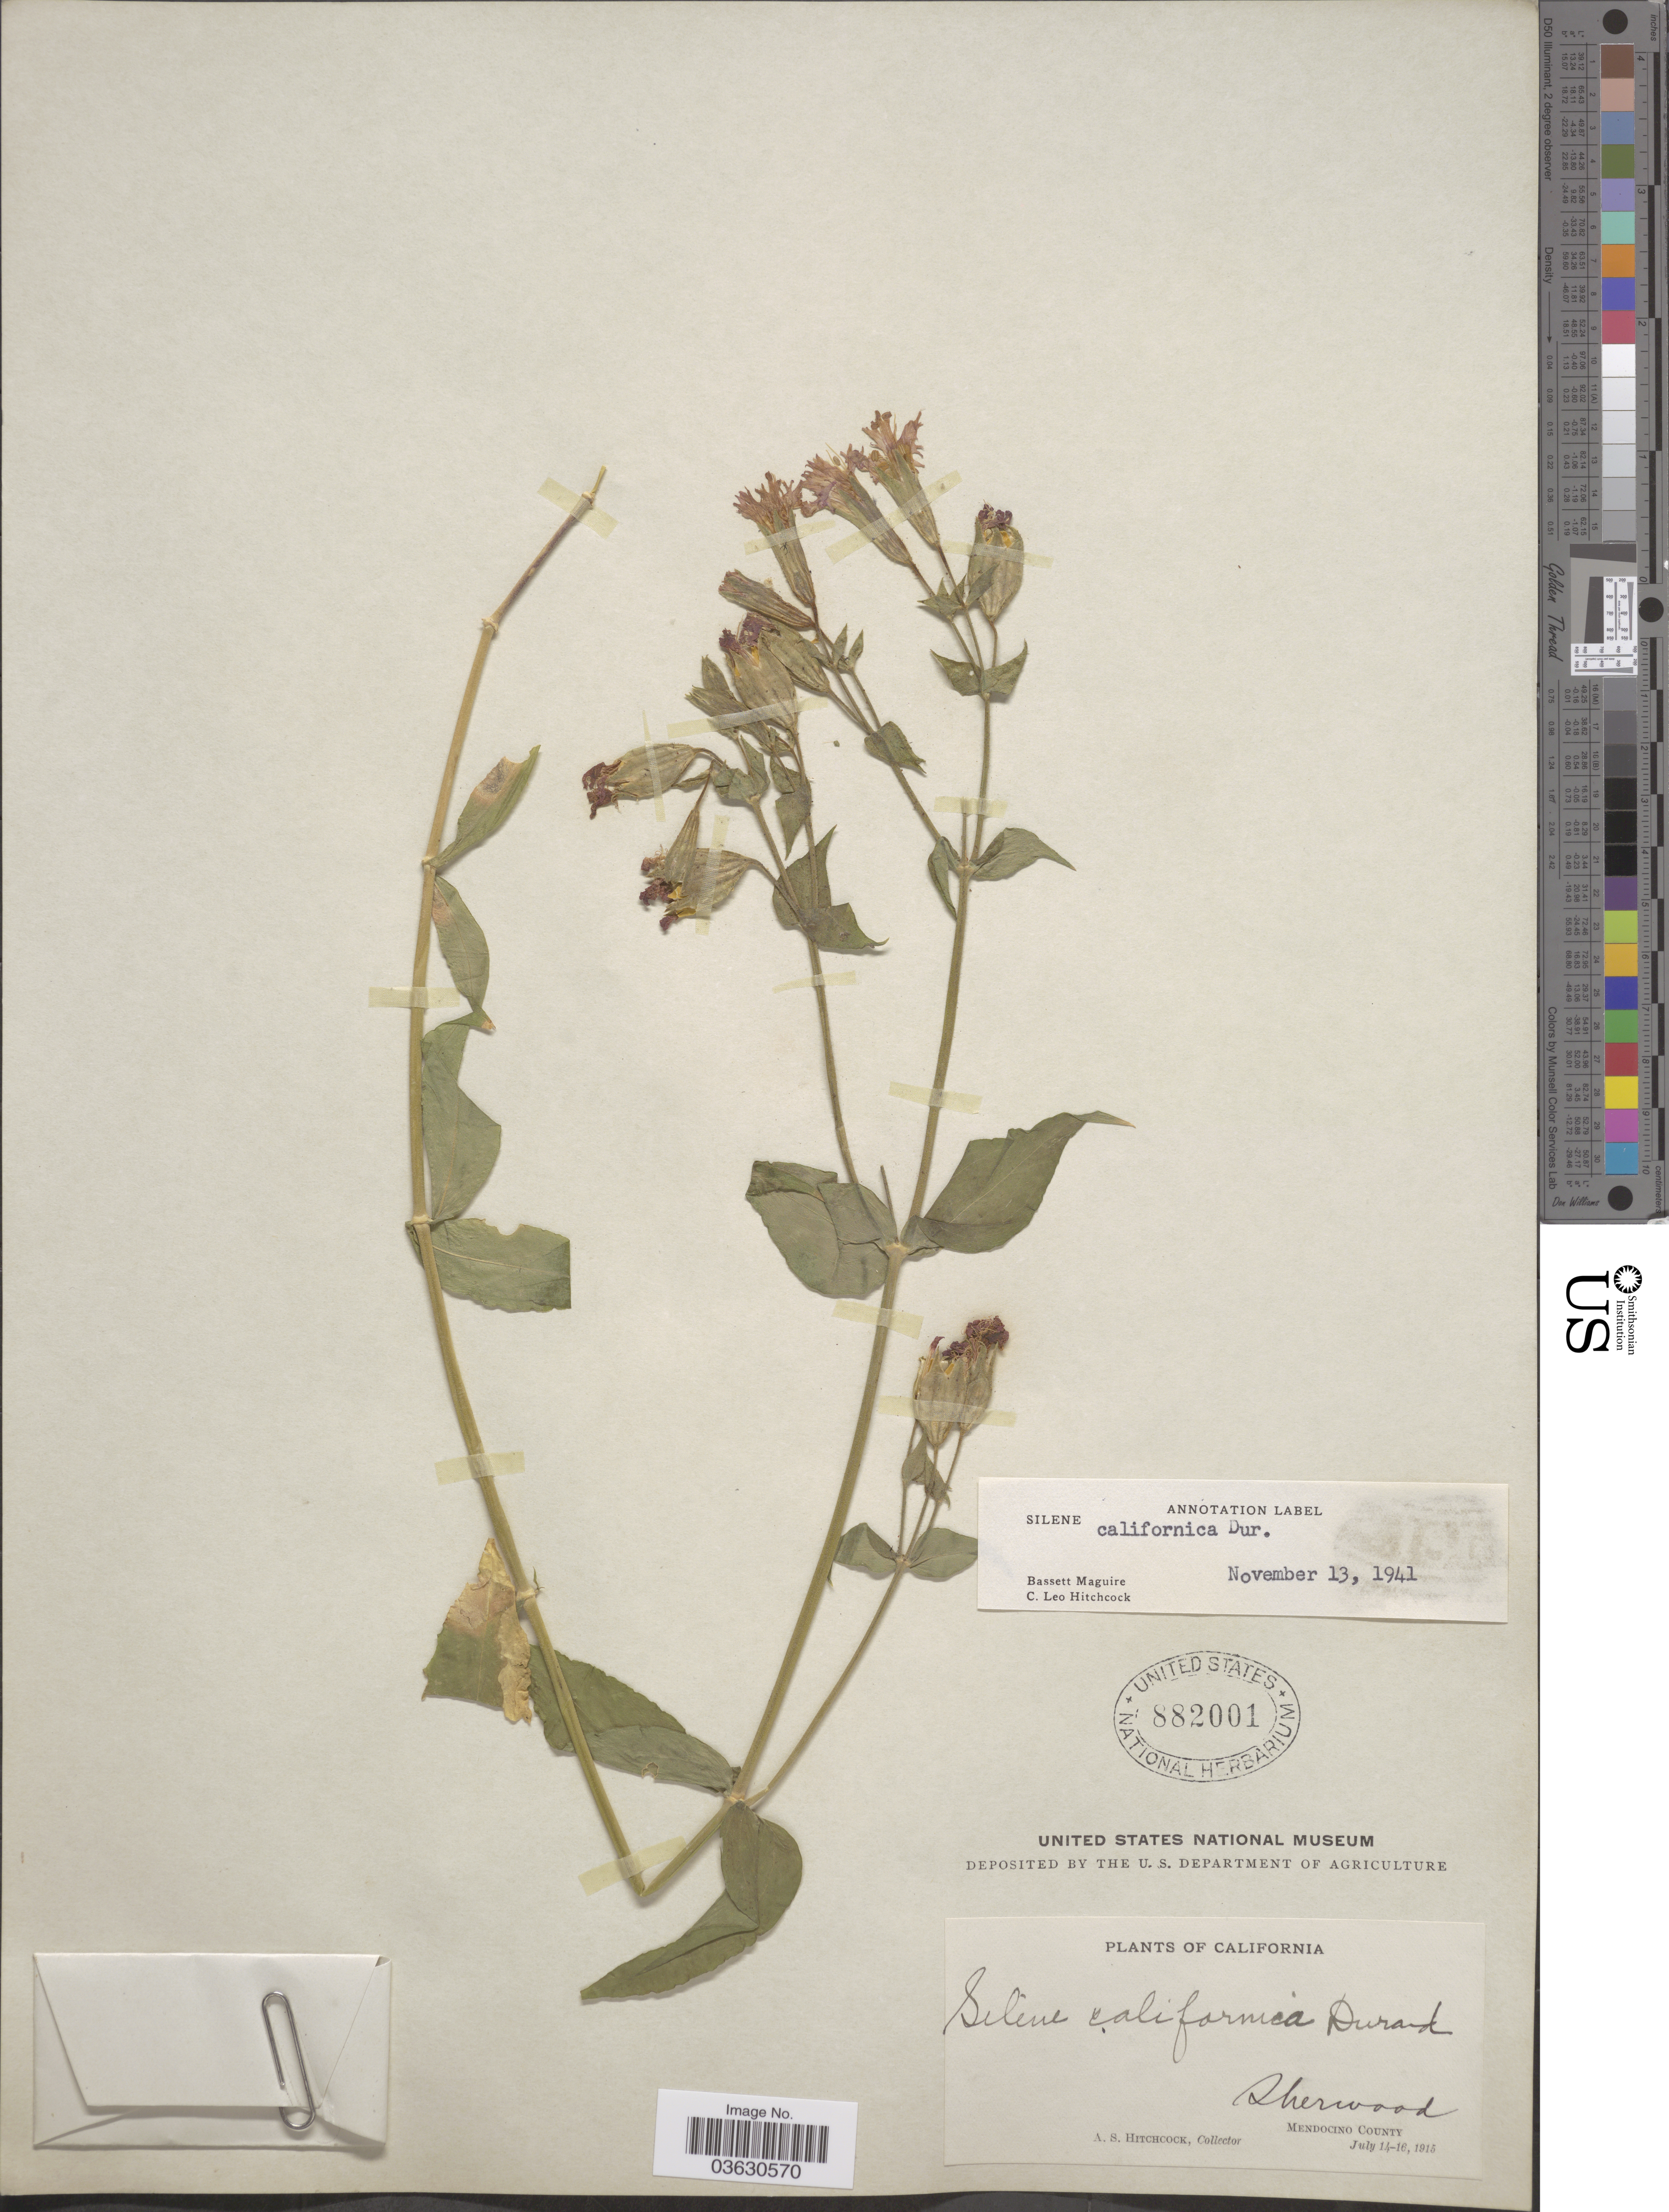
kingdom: Plantae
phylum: Tracheophyta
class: Magnoliopsida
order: Caryophyllales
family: Caryophyllaceae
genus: Silene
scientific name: Silene californica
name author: Durand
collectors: A. S. Hitchcock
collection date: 1915-07-14/1915-07-16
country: United States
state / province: California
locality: Sherwood.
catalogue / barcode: US 882001